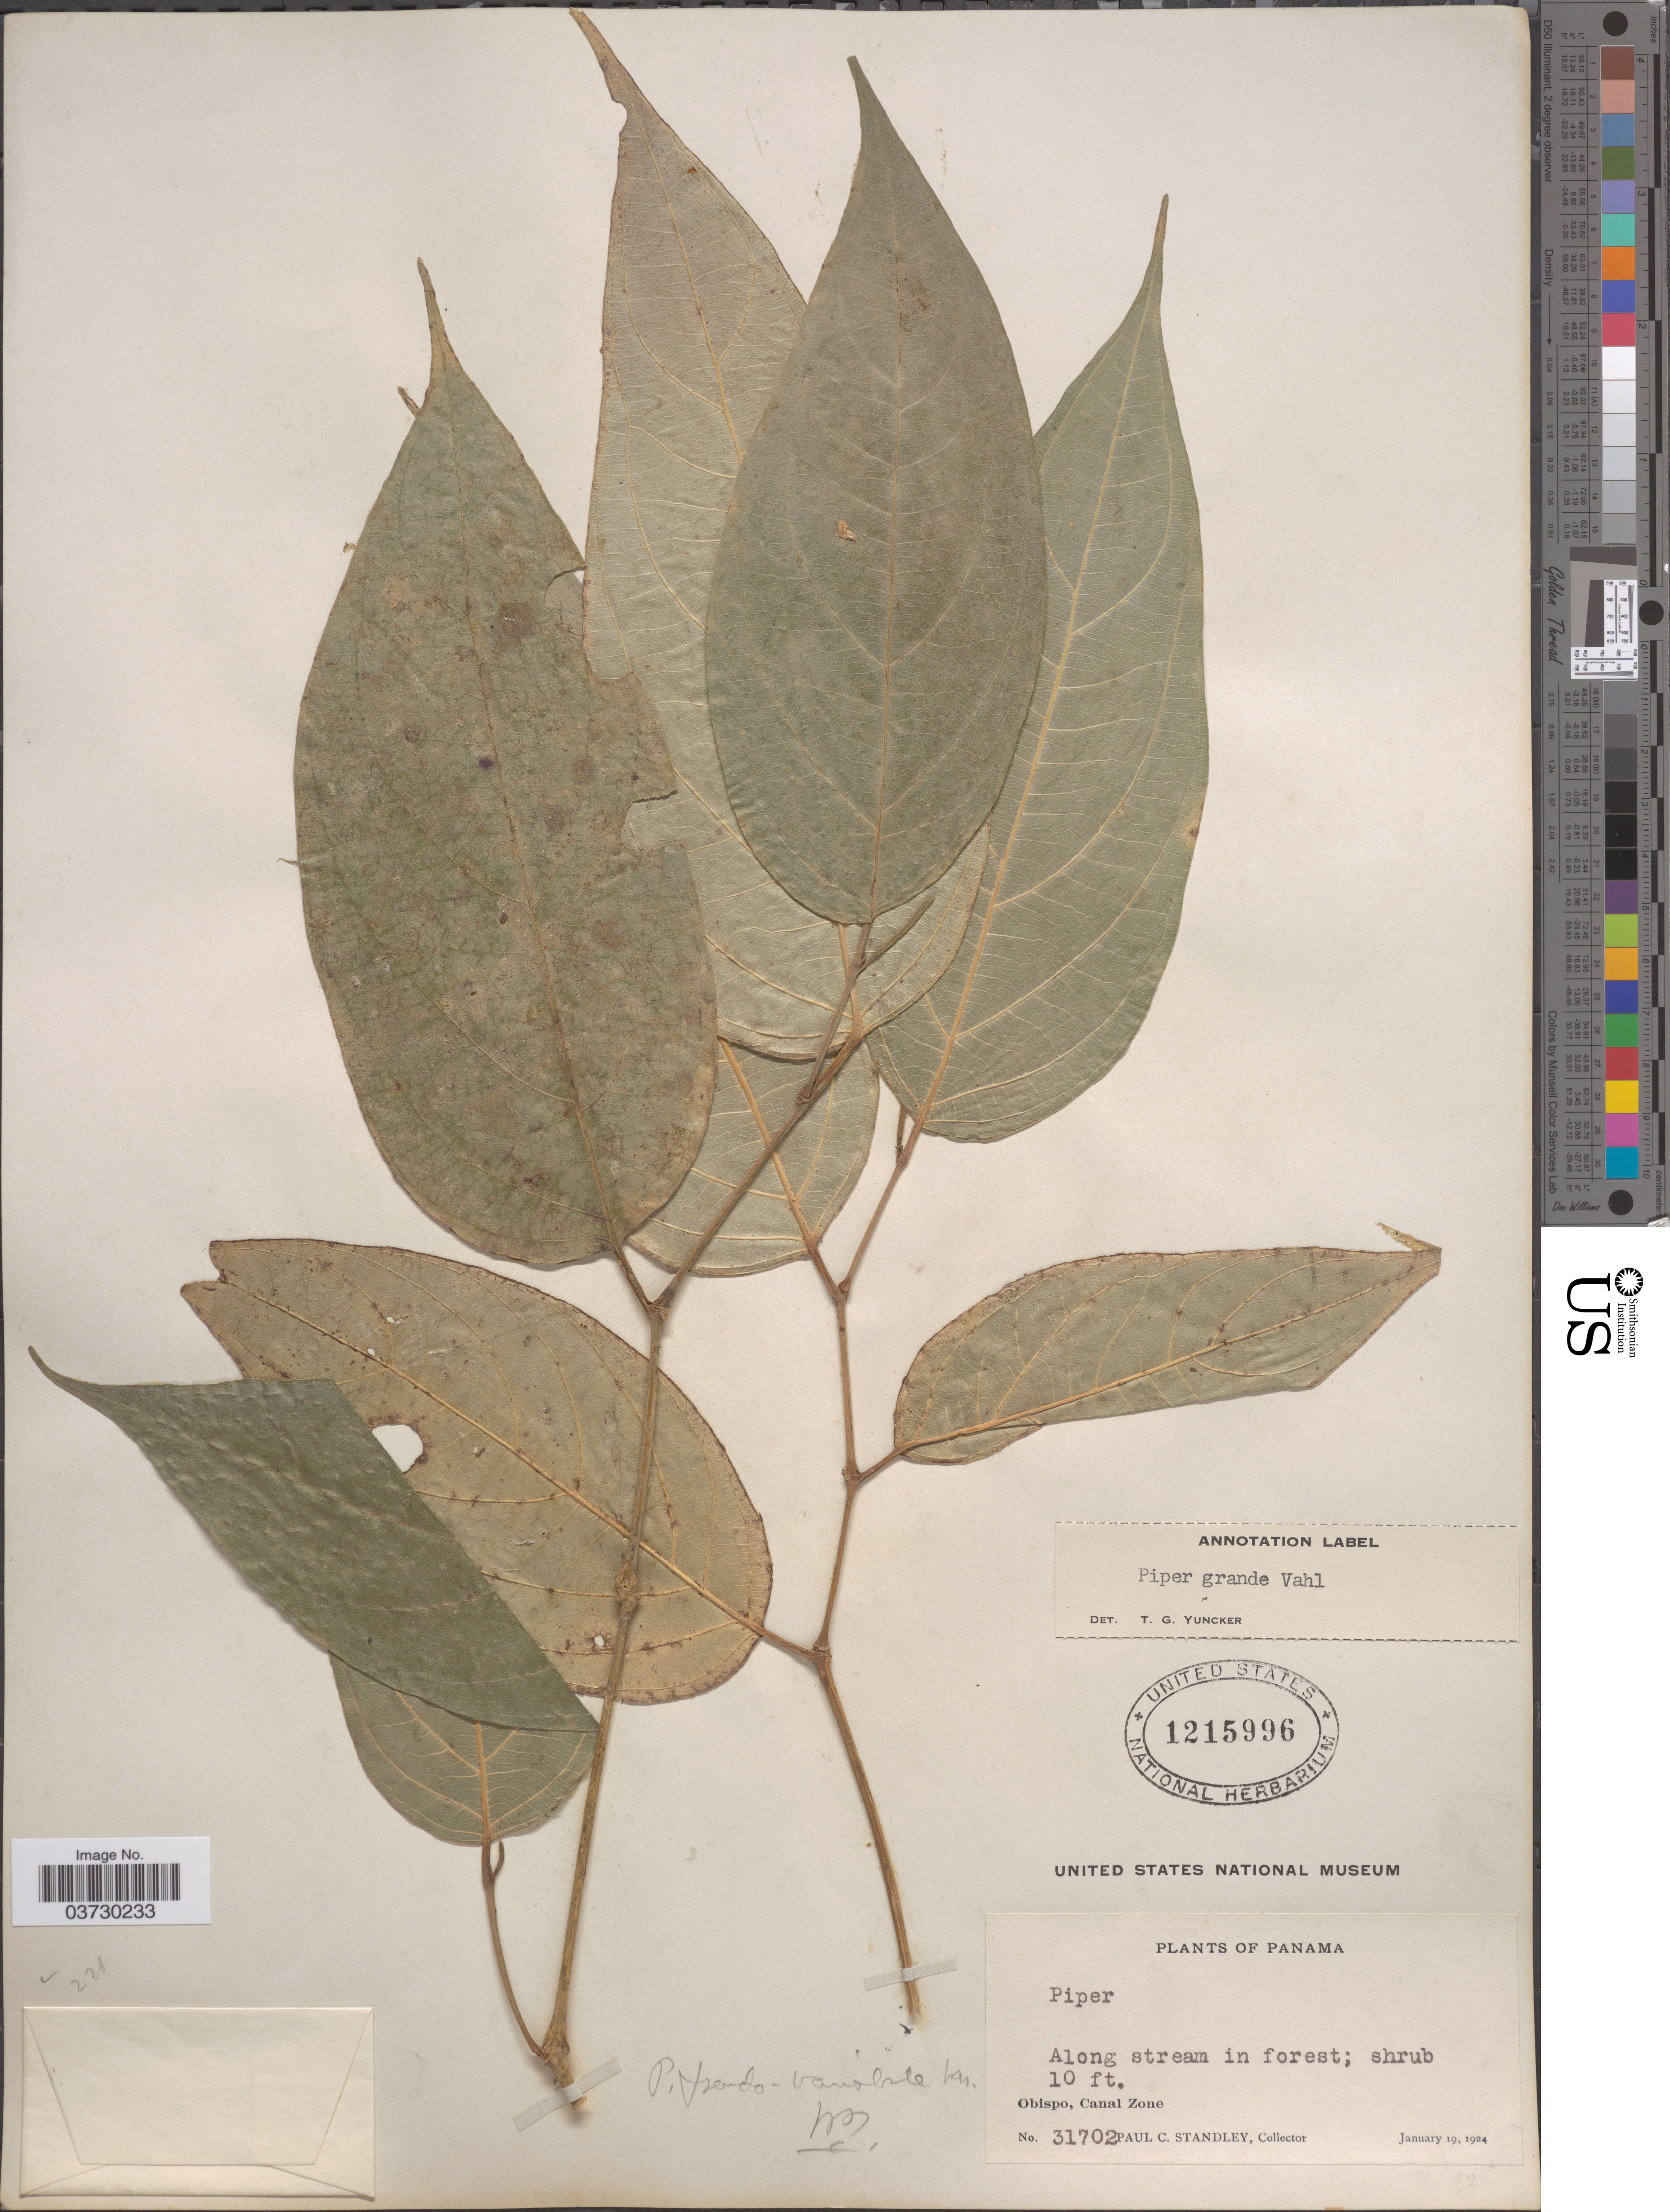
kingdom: Plantae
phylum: Tracheophyta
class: Magnoliopsida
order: Piperales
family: Piperaceae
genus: Piper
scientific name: Piper grande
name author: Vahl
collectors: P. C. Standley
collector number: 31702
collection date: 1924-01-19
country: Panama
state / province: Colón / Panamá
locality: Along stream in forest. Obispo, Canal Zone.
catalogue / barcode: US 1215996